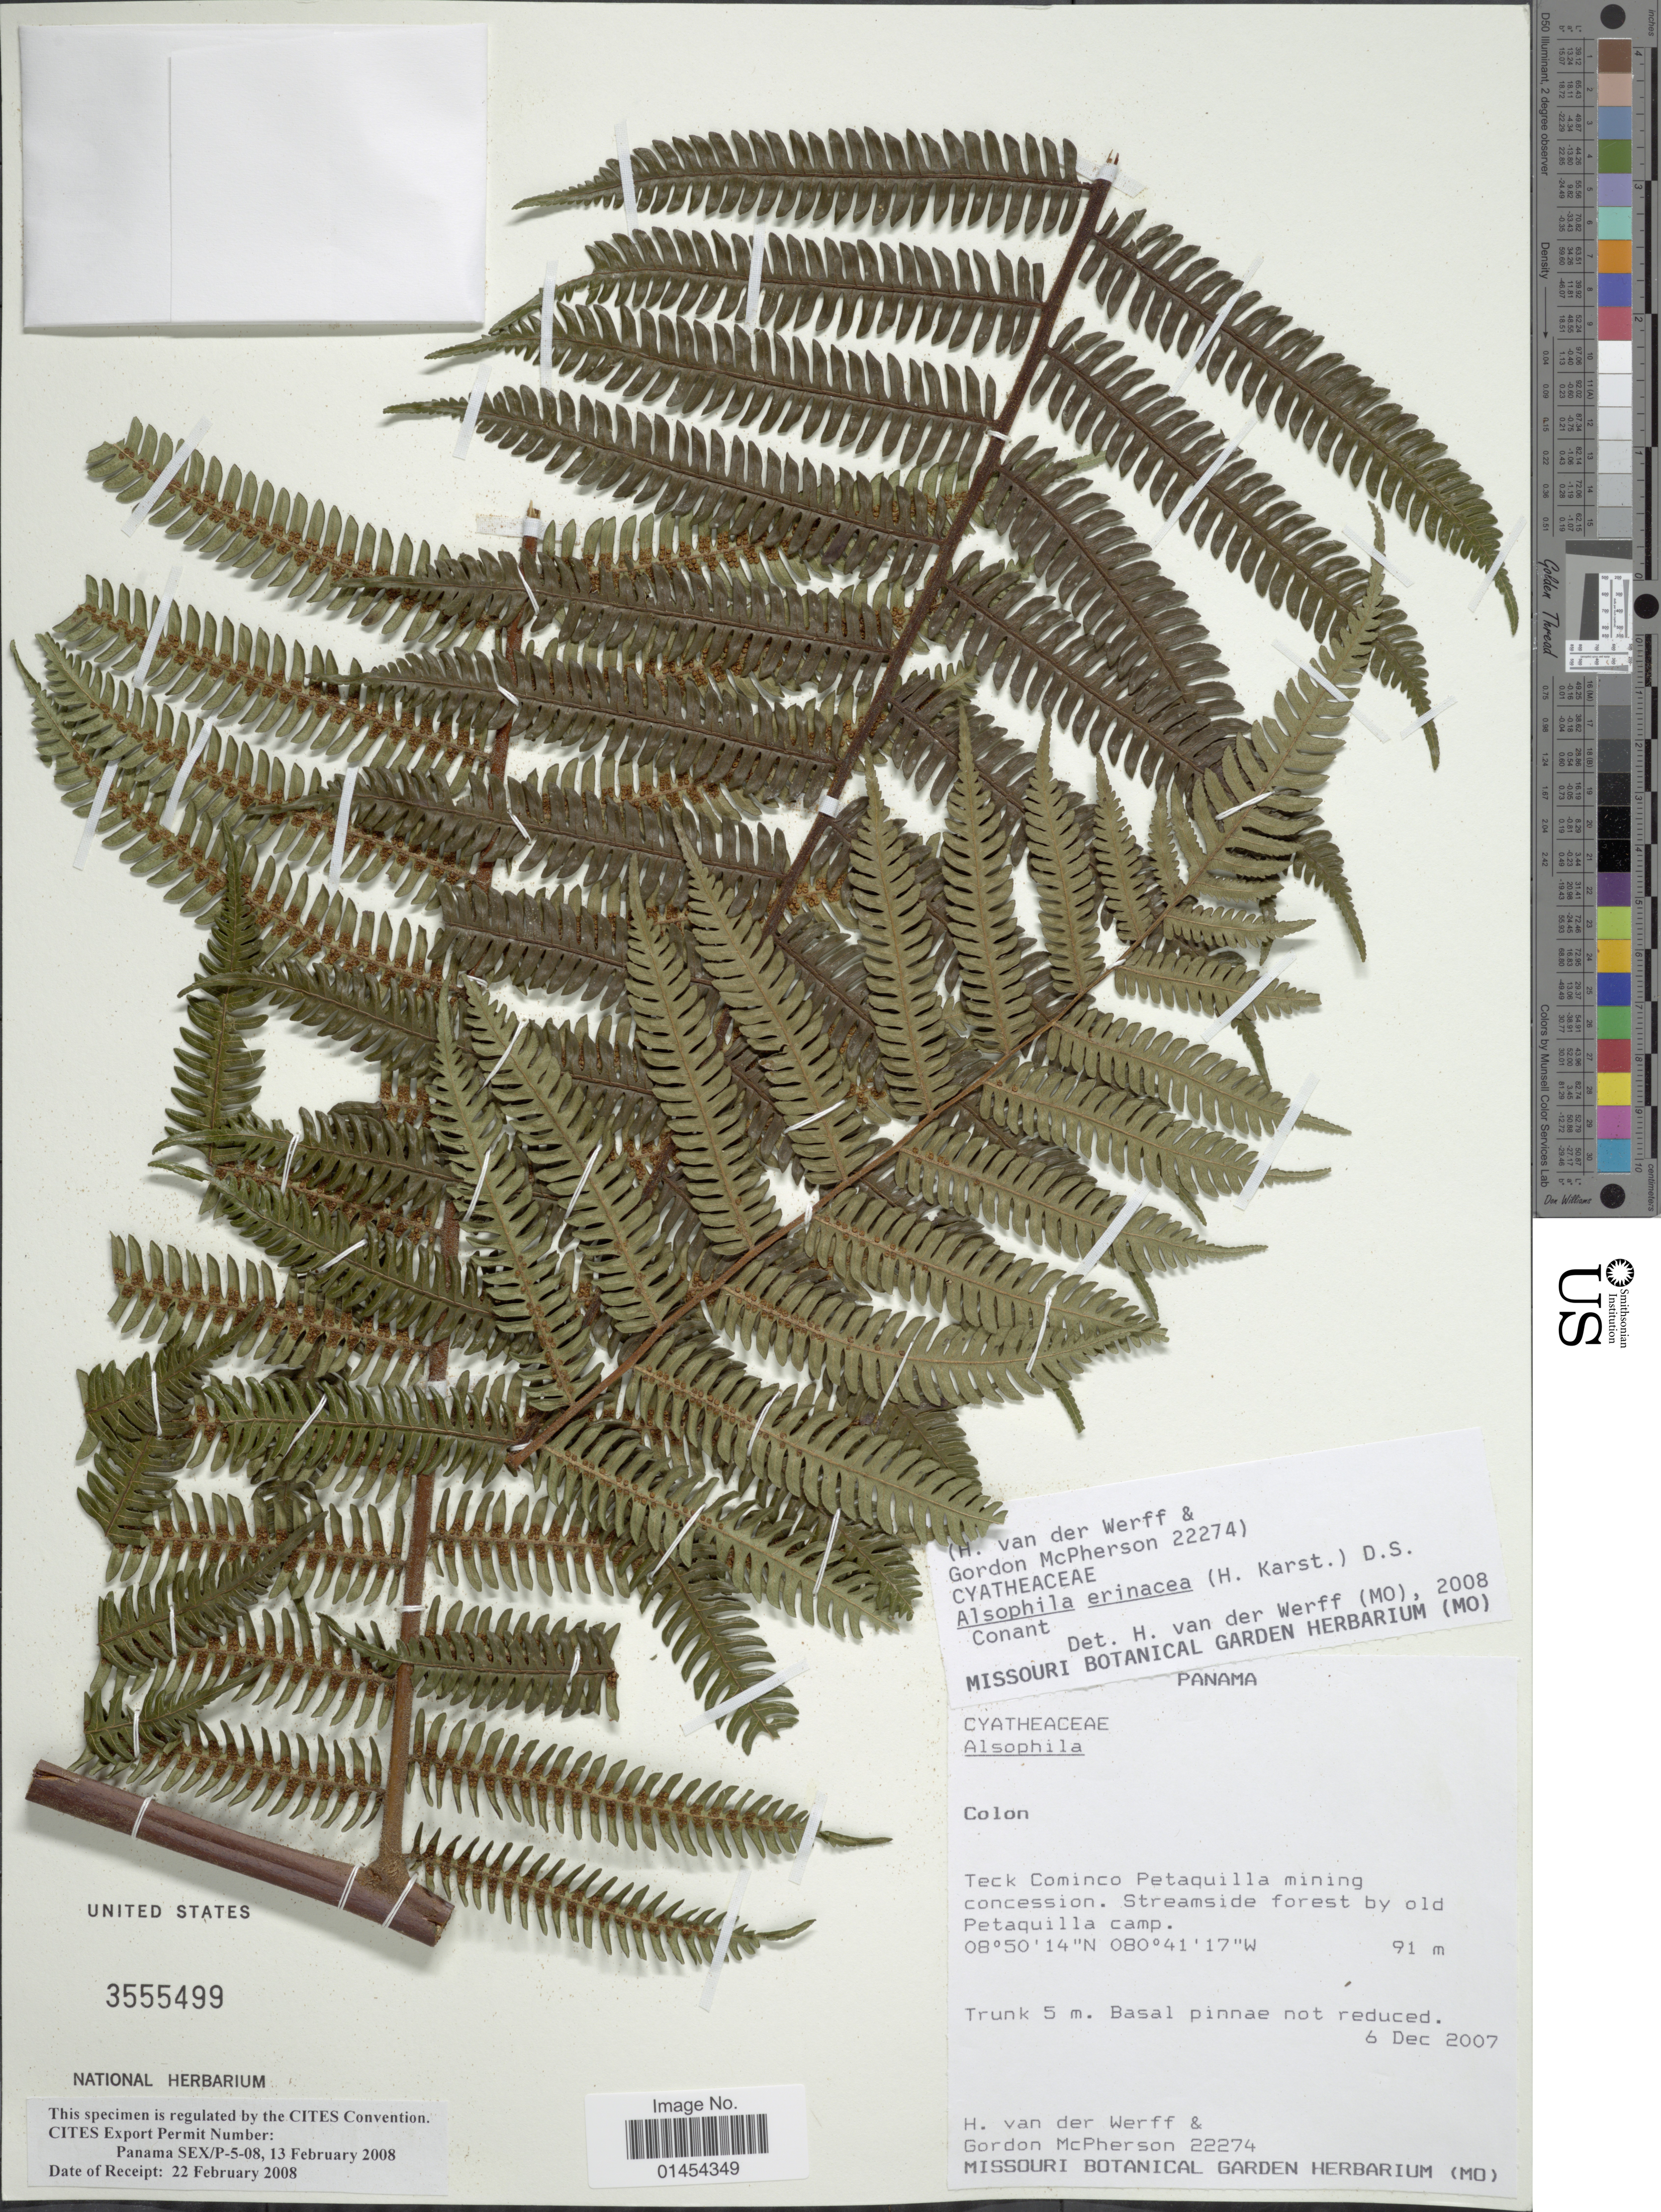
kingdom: Plantae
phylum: Tracheophyta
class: Polypodiopsida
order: Cyatheales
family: Cyatheaceae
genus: Alsophila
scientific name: Alsophila erinacea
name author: (H. Karst.) D.S. Conant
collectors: H. van der Werff & G. D. McPherson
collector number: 22274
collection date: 2007-12-06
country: Panama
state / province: Colón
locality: Teck Cominco Petawuilla mining concession. Streamside forest by old Petaquilla camp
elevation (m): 91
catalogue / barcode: US 3555499